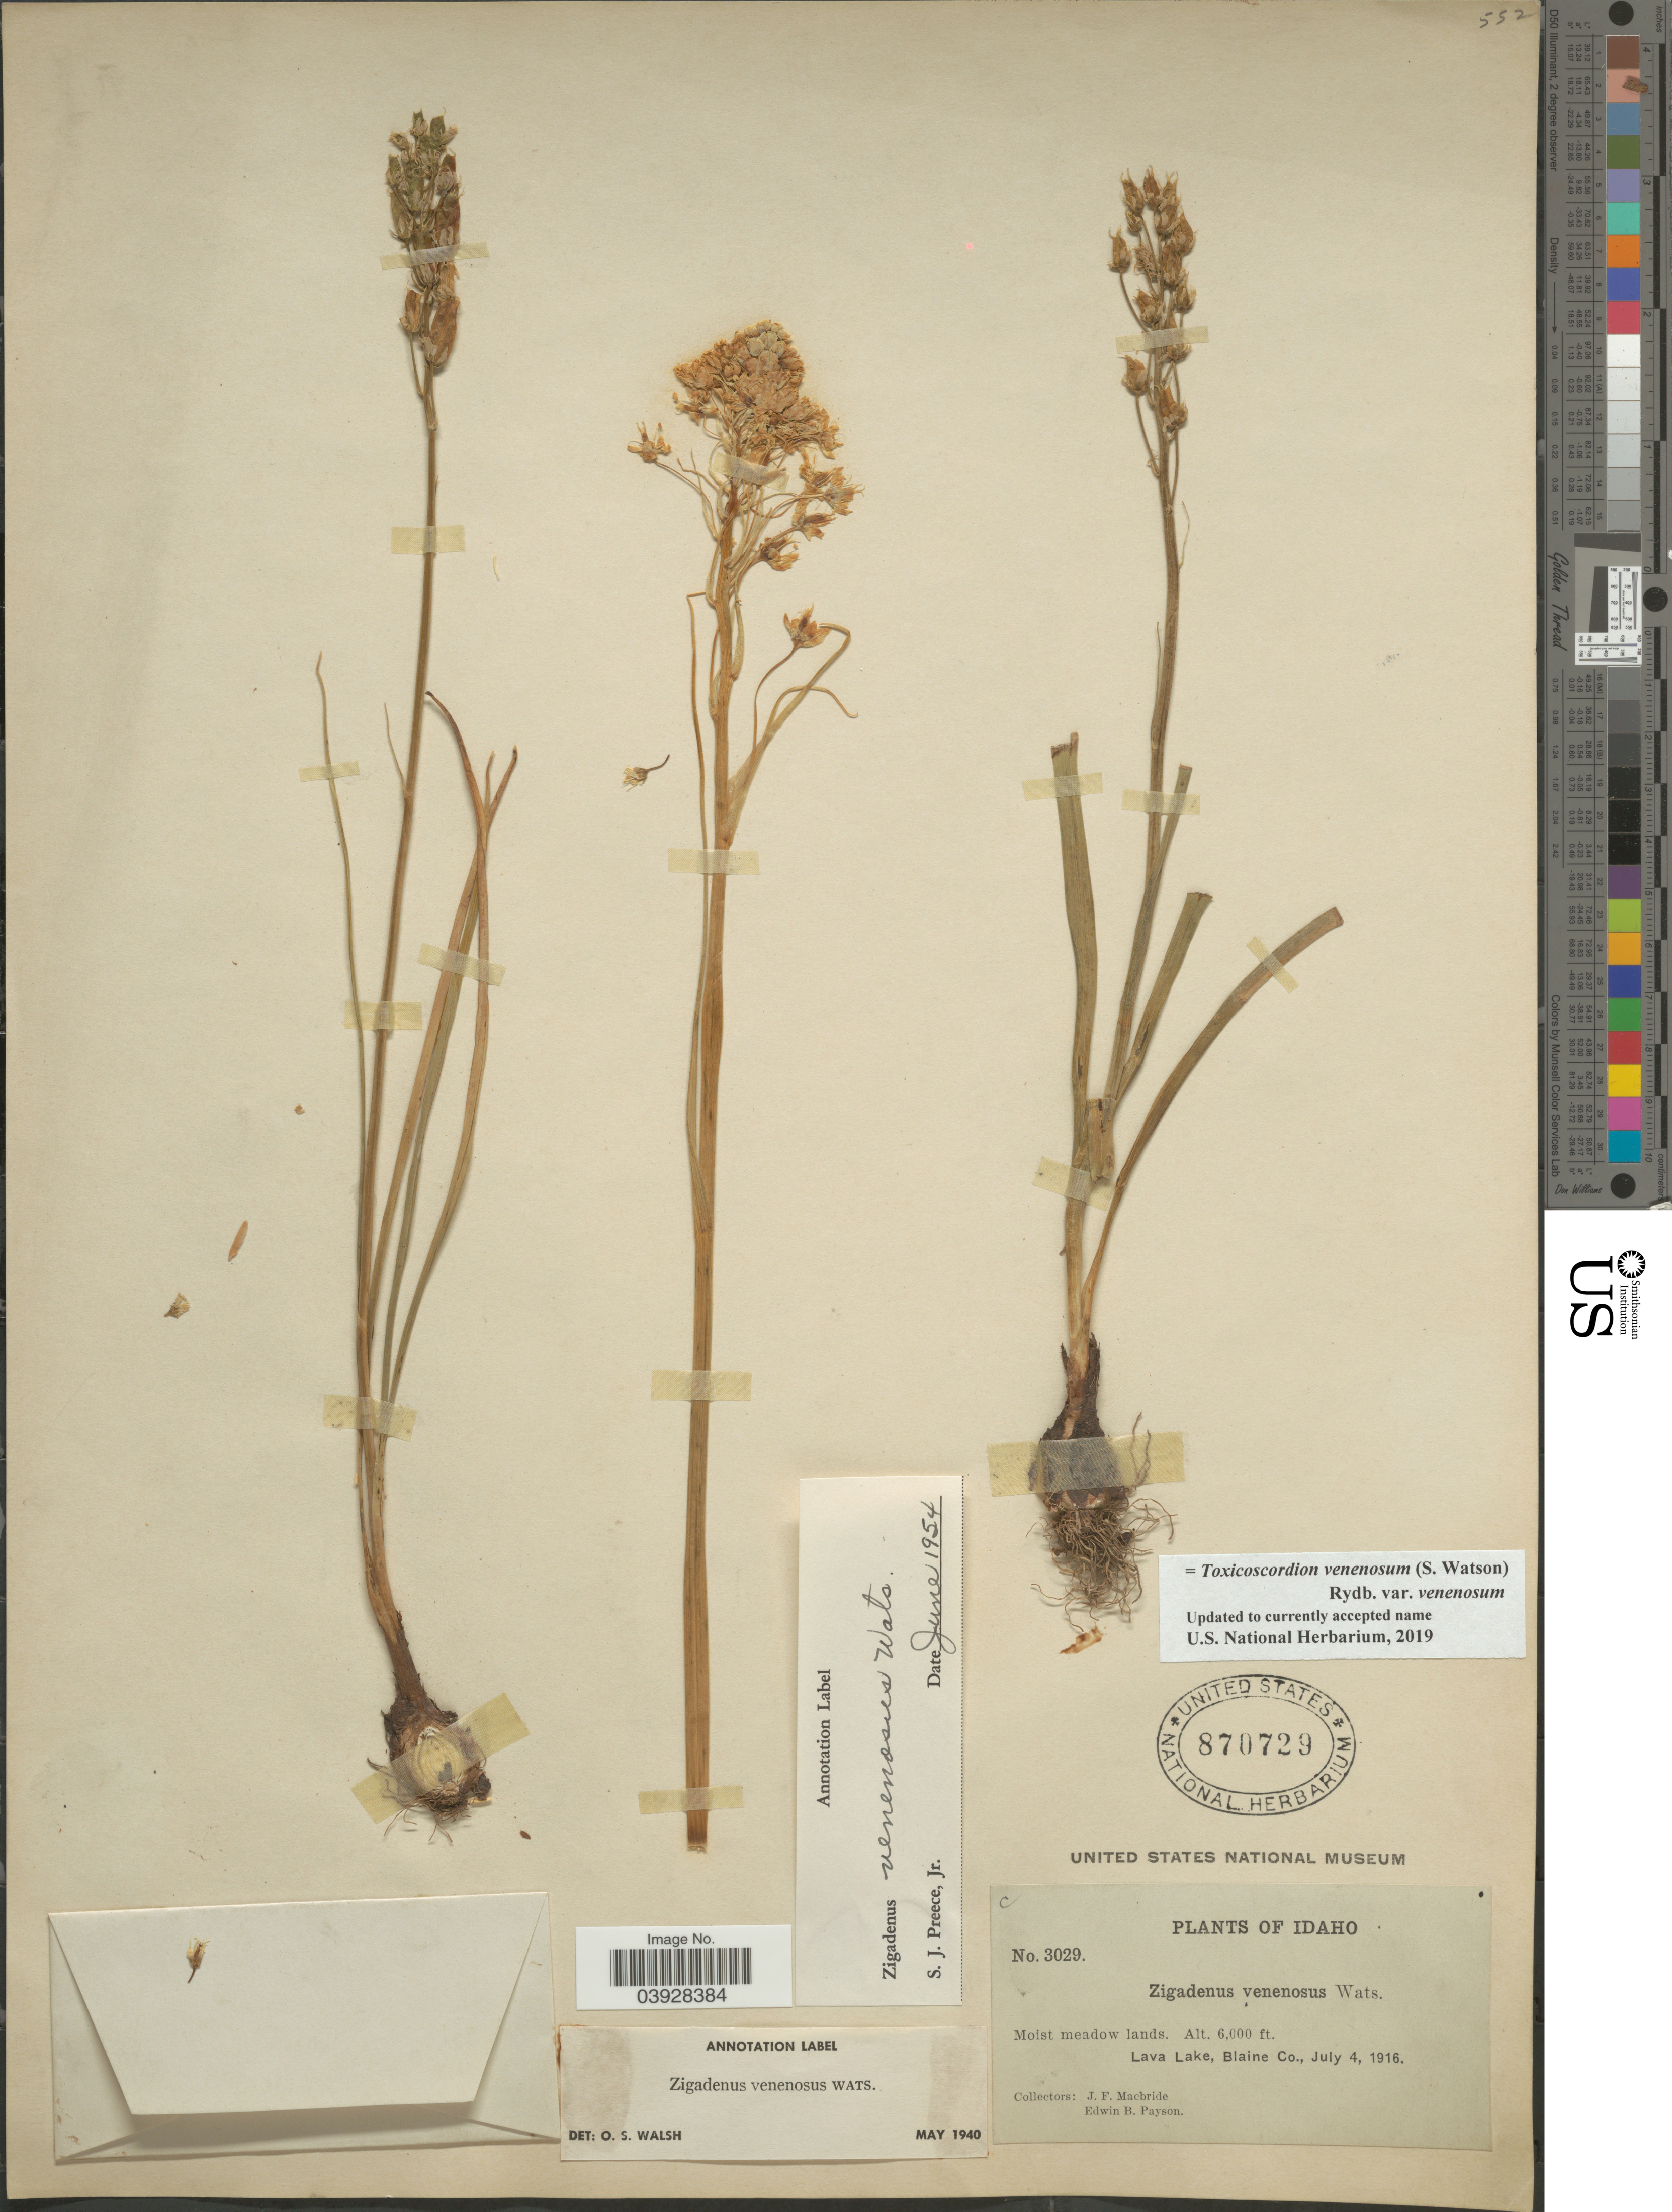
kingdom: Plantae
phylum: Tracheophyta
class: Liliopsida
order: Liliales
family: Melanthiaceae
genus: Toxicoscordion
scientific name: Toxicoscordion venenosum var. gramineum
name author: (Rydb.) Brasher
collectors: J. F. Macbride & E. B. Payson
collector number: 3029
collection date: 1916-07-04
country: United States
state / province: Idaho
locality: Lava Lake, Blaine Co.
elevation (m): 1829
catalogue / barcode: US 870729